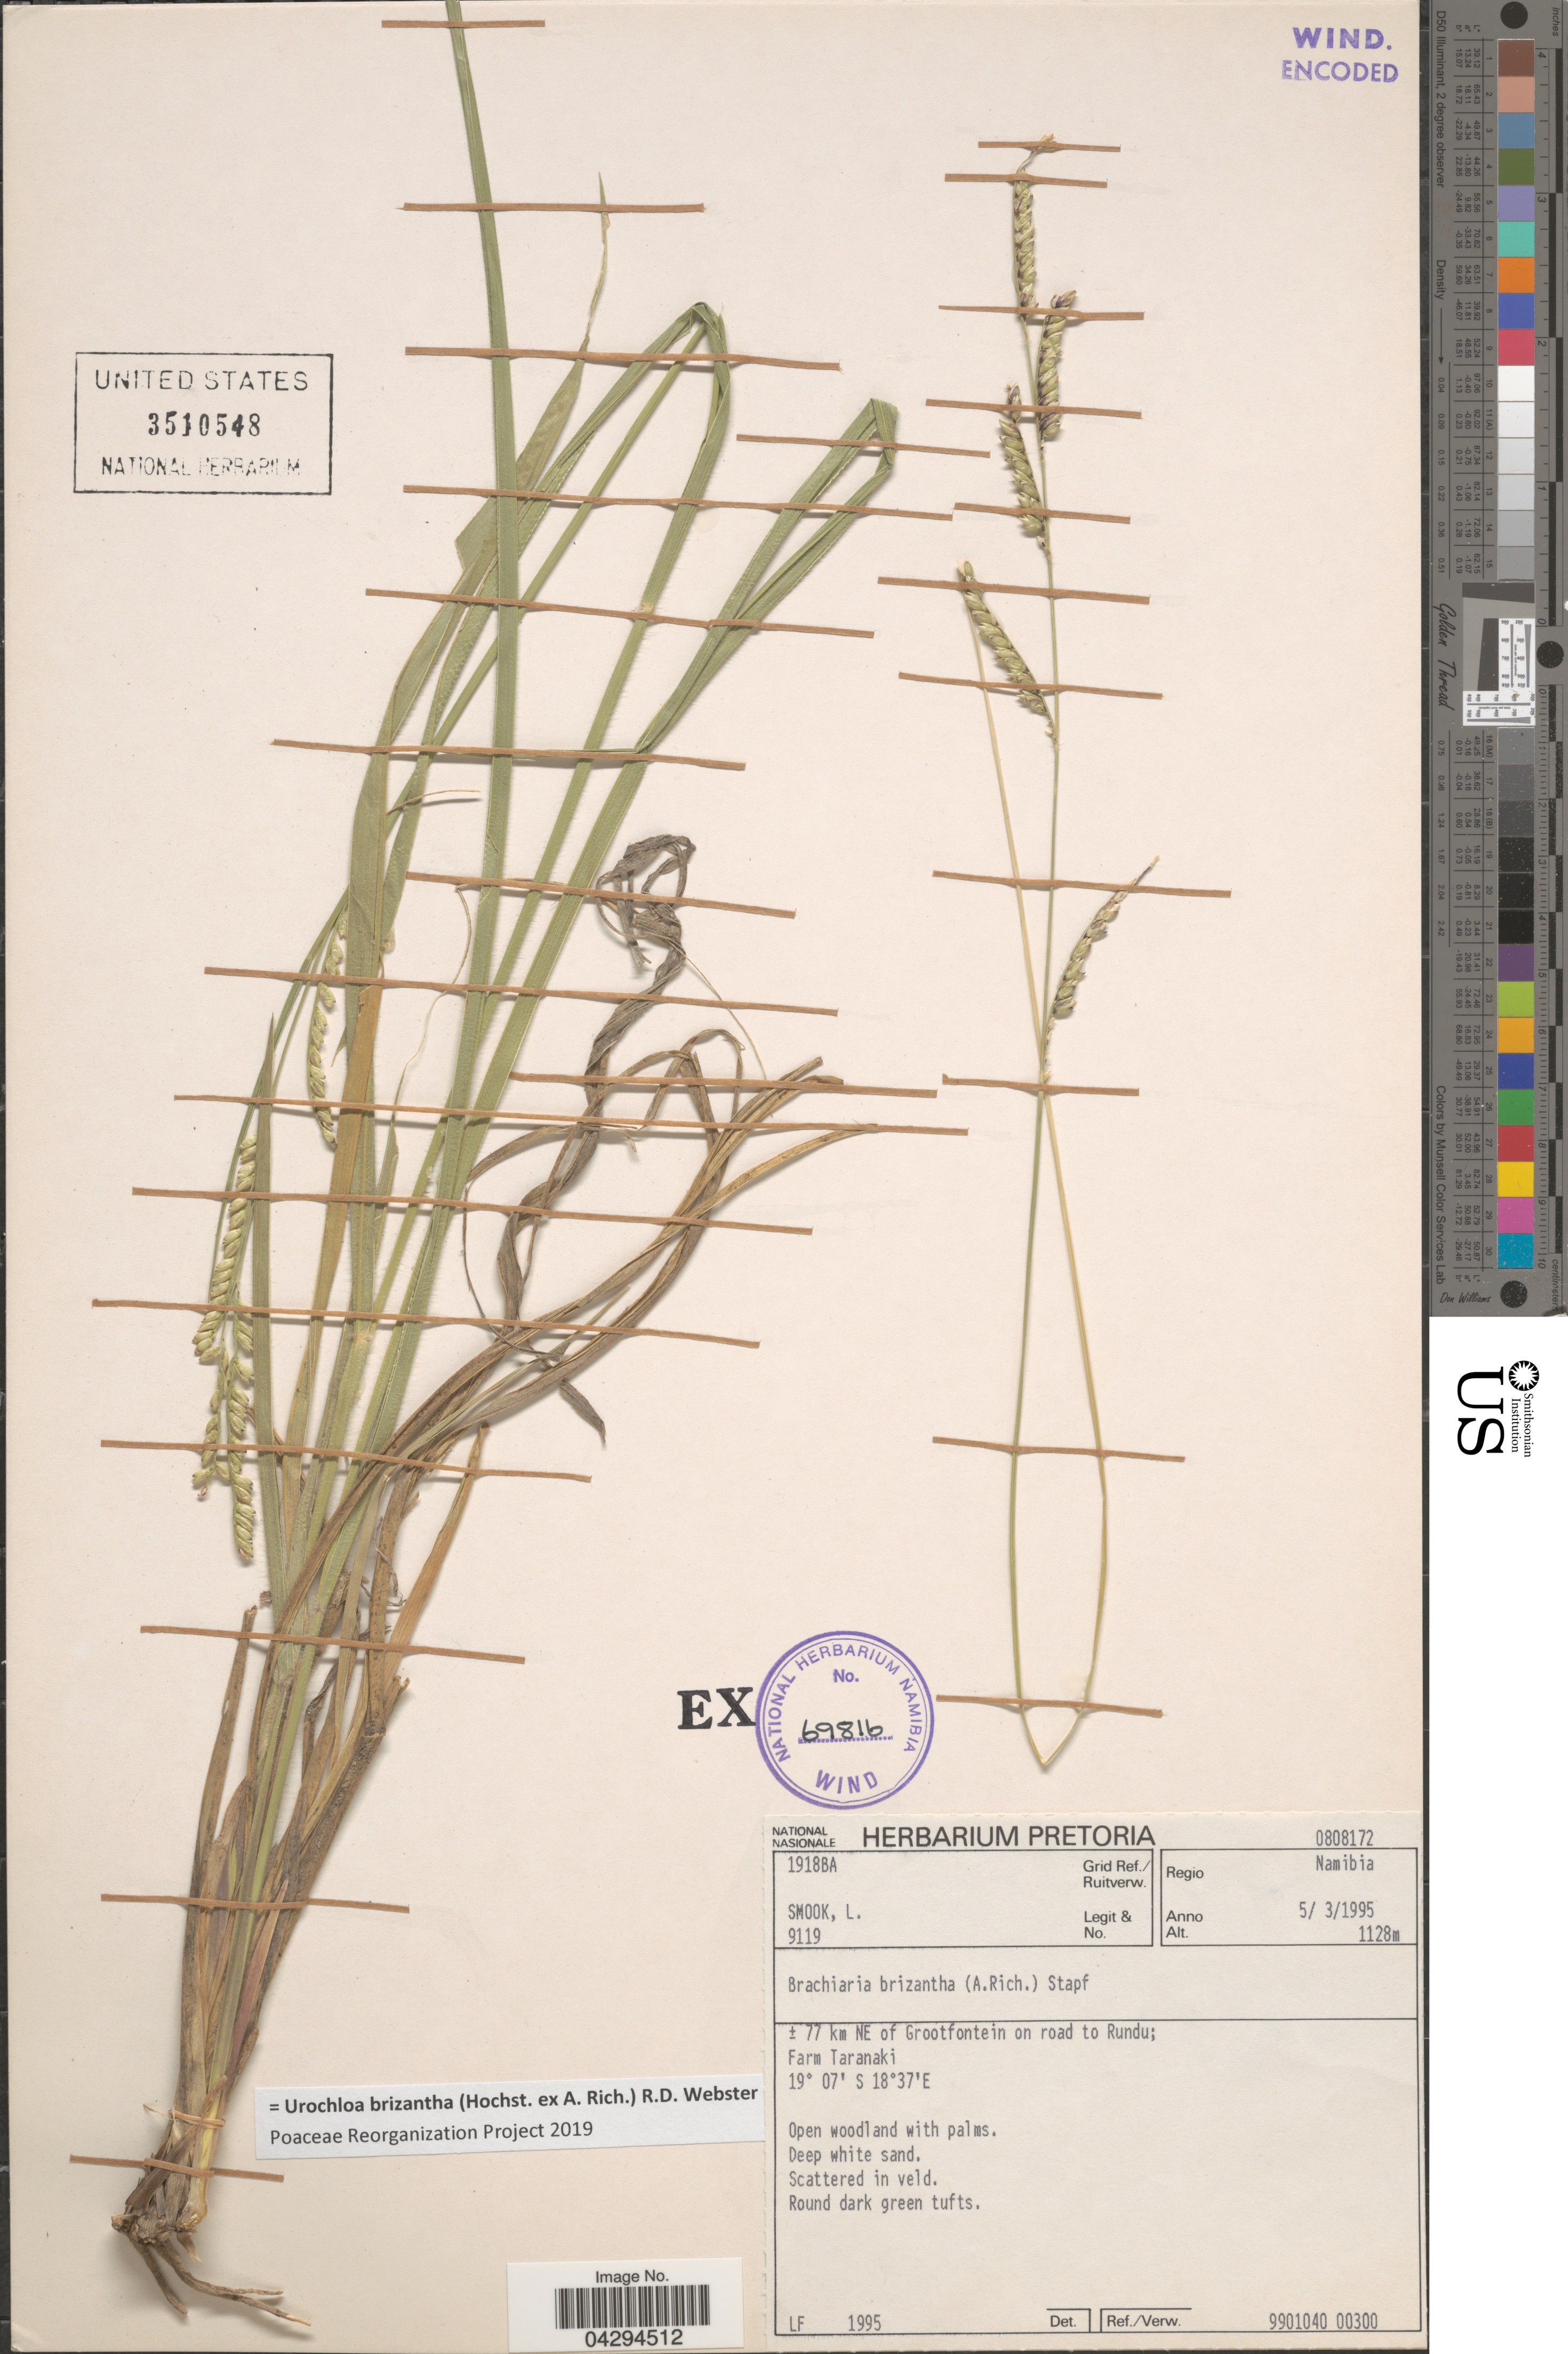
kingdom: Plantae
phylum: Tracheophyta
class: Liliopsida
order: Poales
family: Poaceae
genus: Urochloa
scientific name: Urochloa brizantha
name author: (Hochst. ex A. Rich.) R.D. Webster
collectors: L. Smook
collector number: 9119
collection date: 1995-03-05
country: Namibia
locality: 1918BA Grid Ref./Ruitverw. Regio Namibia. ± 77 km NE of Grootfontein on road to Rundu; Farm Taranaki.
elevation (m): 1128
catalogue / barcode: US 3510548